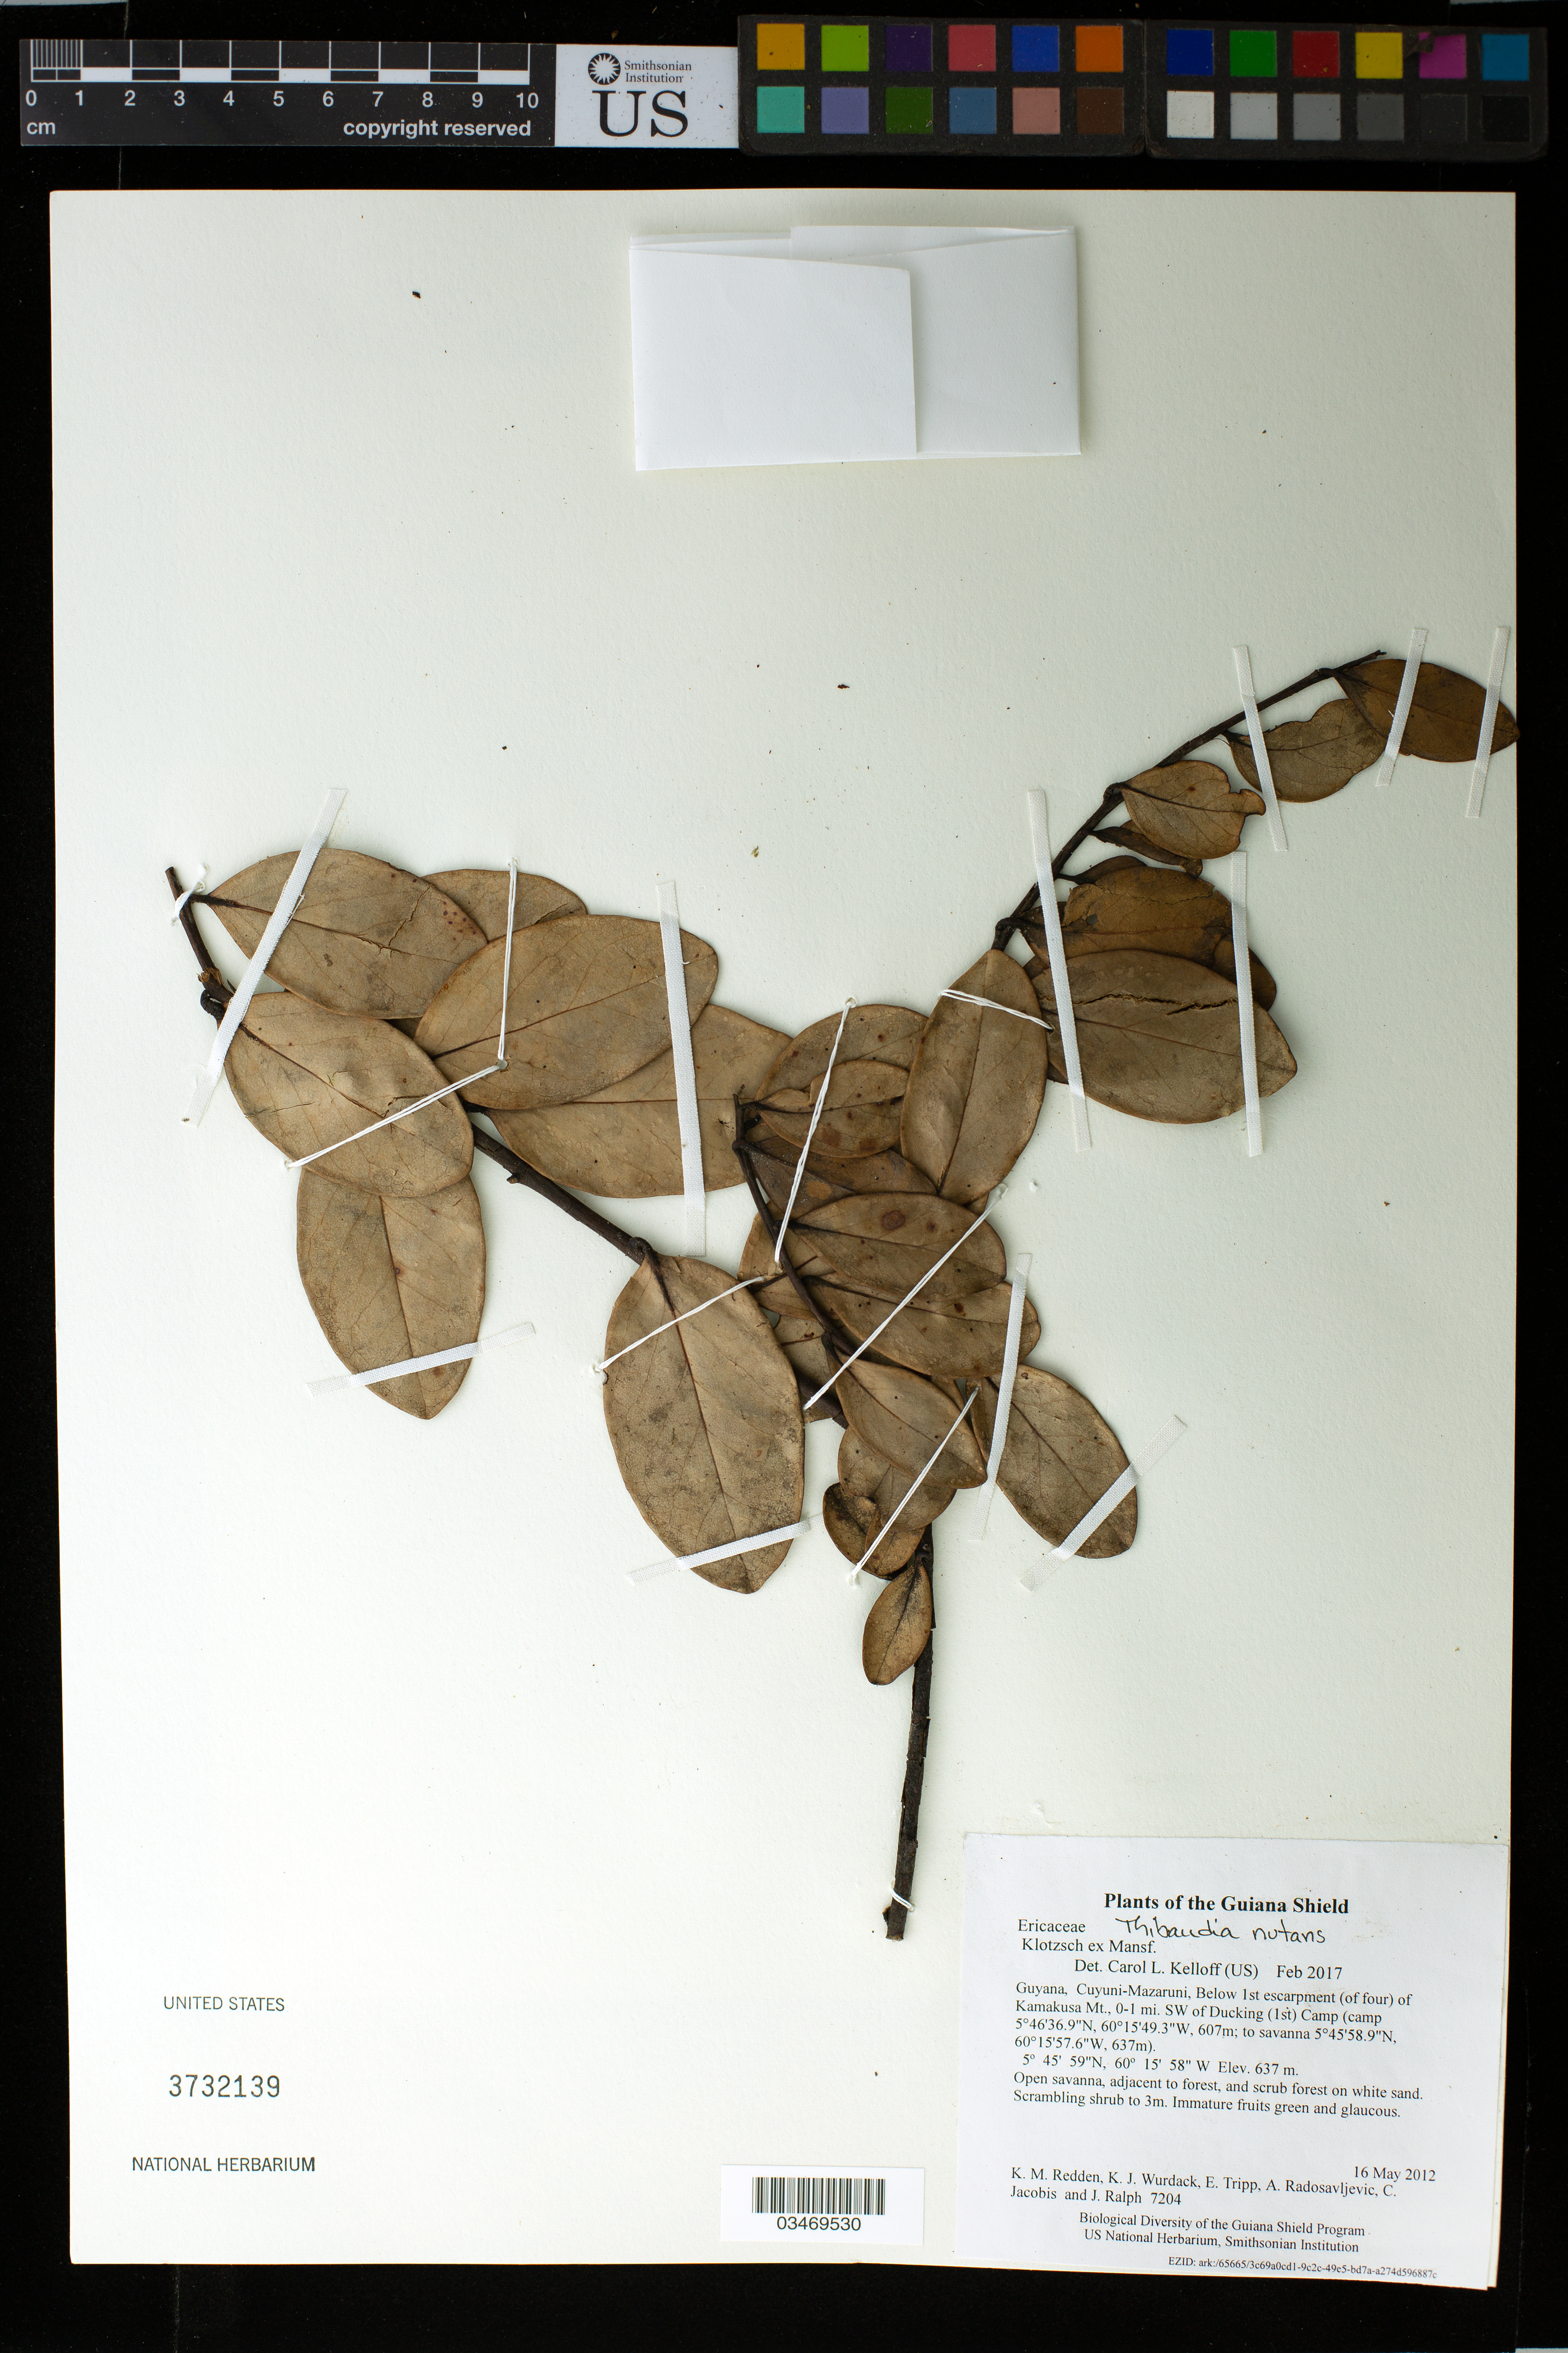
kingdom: Plantae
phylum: Tracheophyta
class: Magnoliopsida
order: Ericales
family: Ericaceae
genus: Thibaudia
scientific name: Thibaudia nutans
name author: Klotzsch ex Mansf.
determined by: Kelloff, Carol L., (US), Smithsonian Institution - National Museum of Natural History (UNITED STATES)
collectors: K. M. Redden, K. Wurdack, E. Tripp, A. Radosavljevic, C. Jacobis & J. Ralph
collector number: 7204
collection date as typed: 16 May 2012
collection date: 2012-05-16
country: Guyana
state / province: Cuyuni-Mazaruni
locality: Below 1st escarpment (of four) of Kamakusa Mt., 0-1 mi. SW of Ducking (1st) Camp (camp 5°46'36.9"N, 60°15'49.3"W, 607m; to savanna 5°45'58.9"N, 60°15'57.6"W, 637m)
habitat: Open savanna, adjacent to forest, and scrub forest on white sand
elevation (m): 637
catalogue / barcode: US 3732139